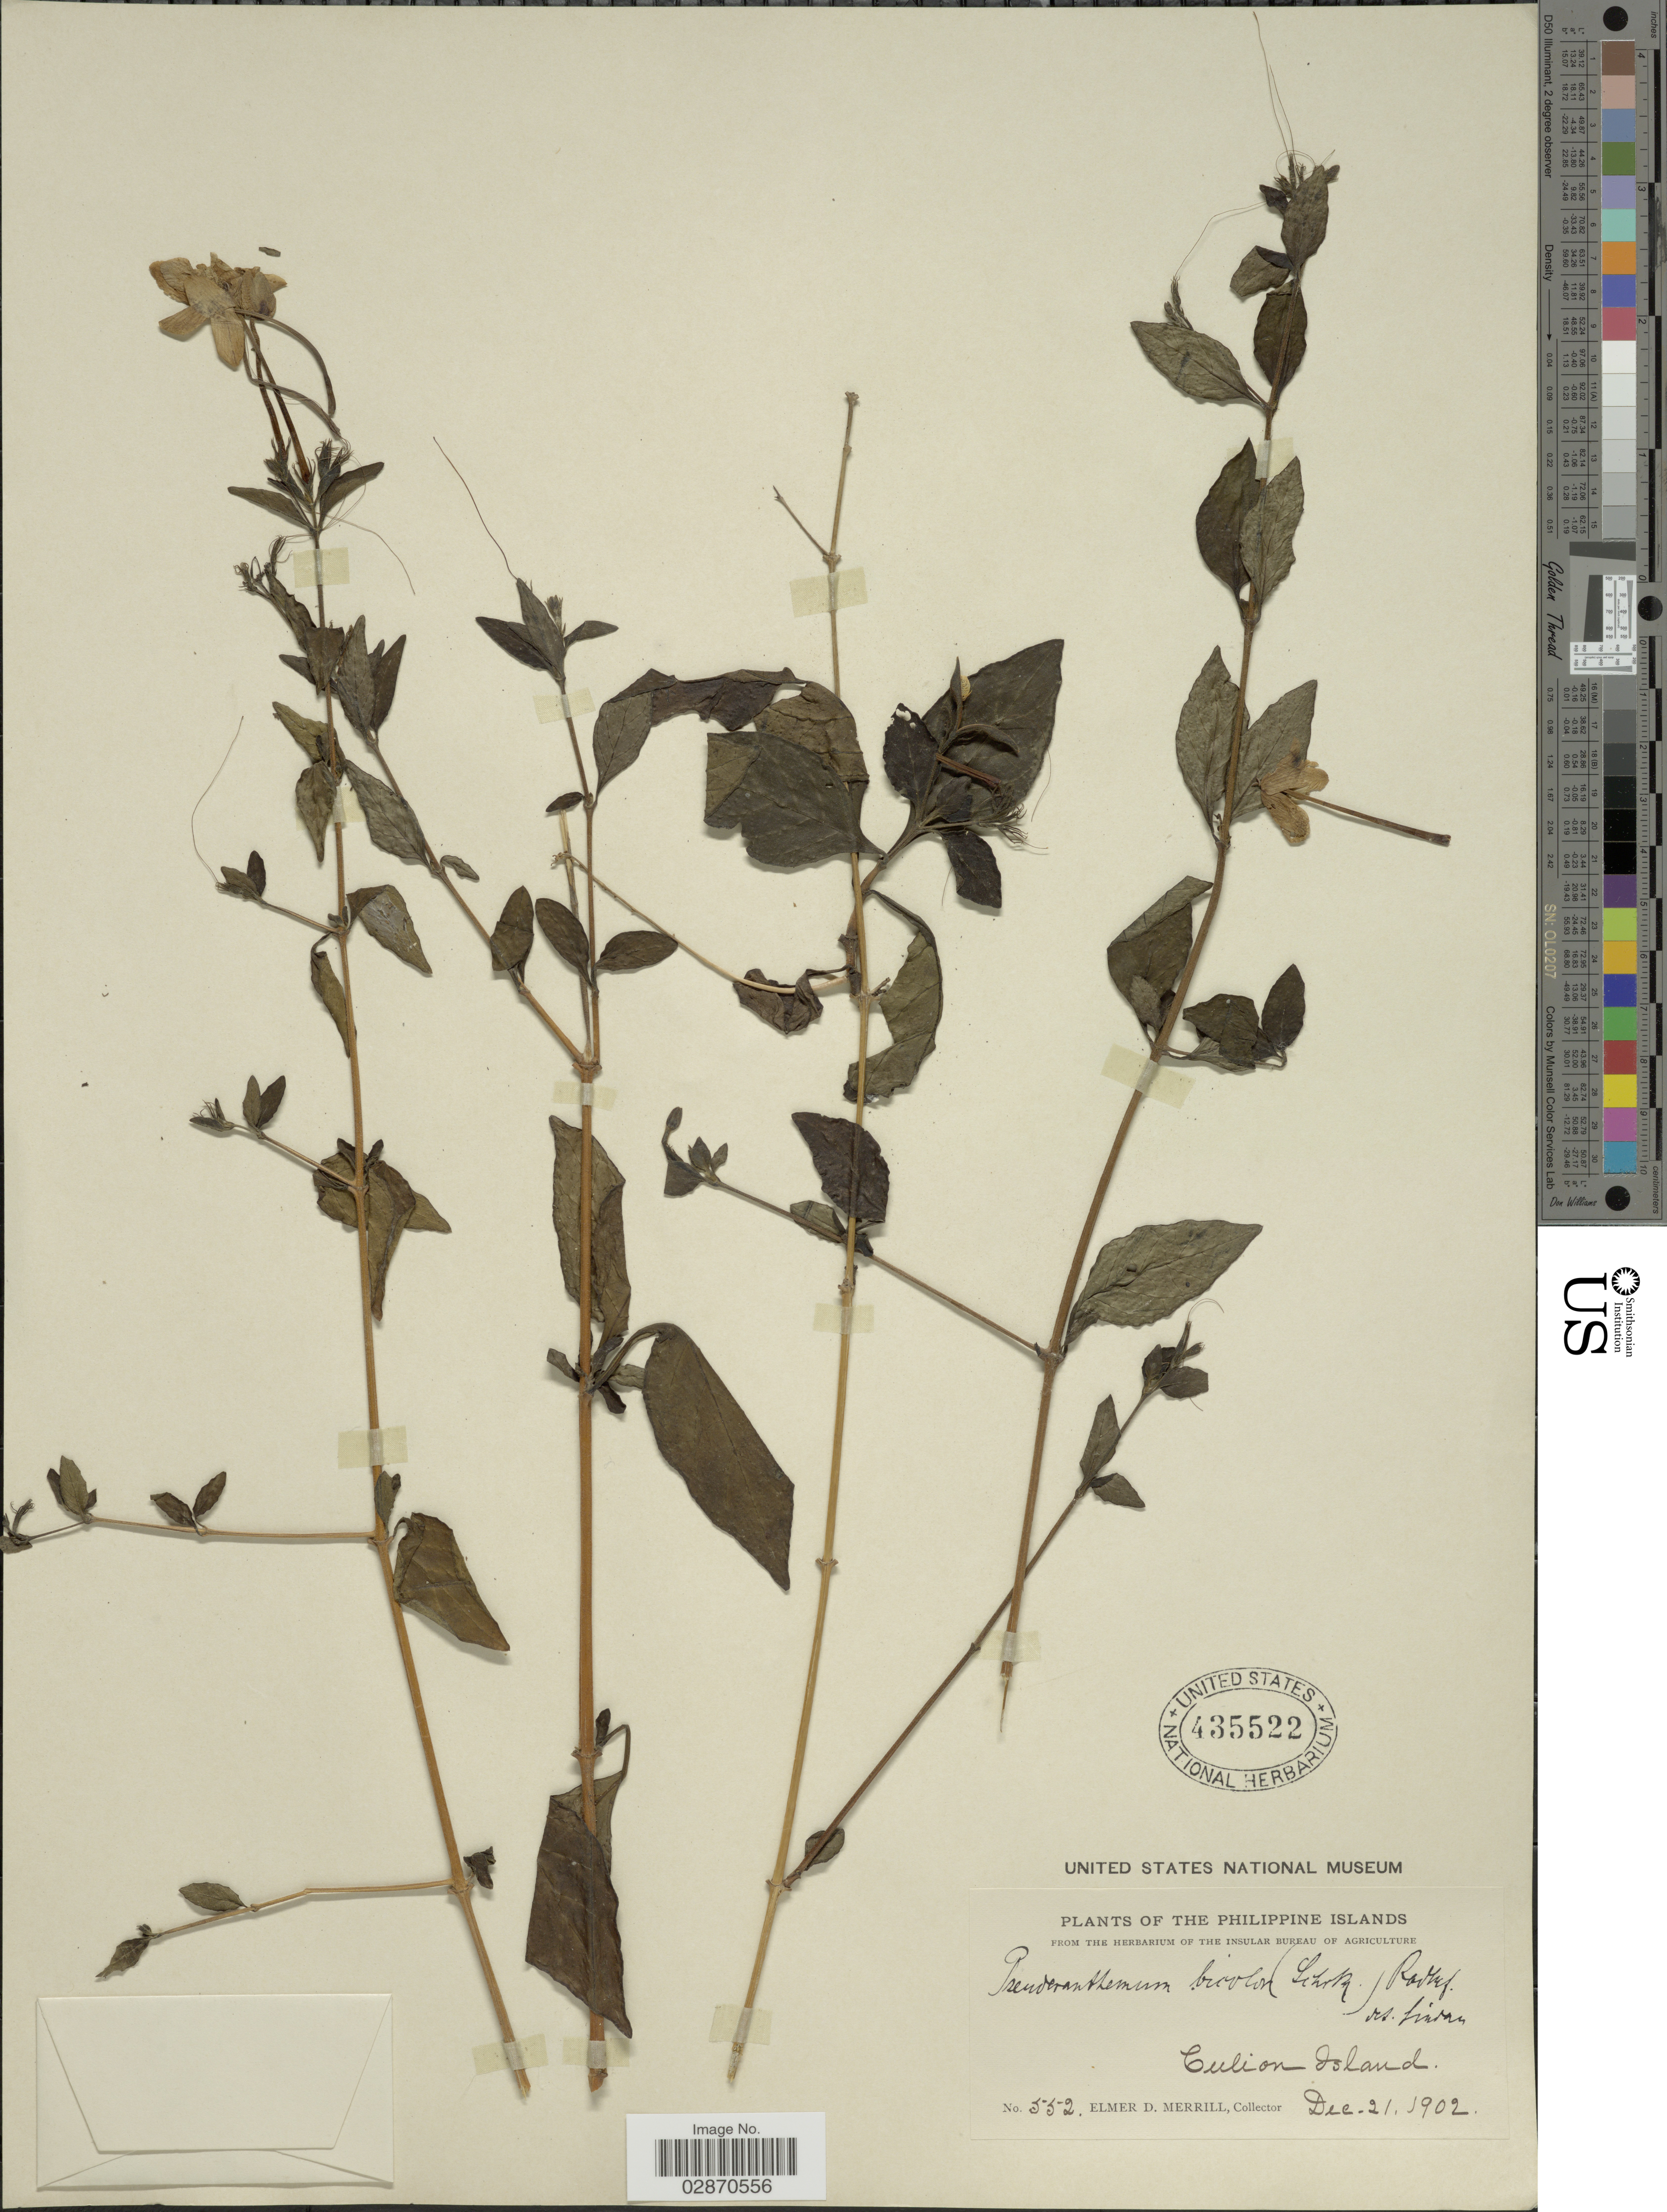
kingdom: Plantae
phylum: Tracheophyta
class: Magnoliopsida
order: Lamiales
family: Acanthaceae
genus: Pseuderanthemum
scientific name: Pseuderanthemum pulchellum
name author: (Andrews) Merr.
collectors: E. D. Merrill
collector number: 552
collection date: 1902-12-21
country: Philippines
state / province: Mimaropa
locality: Philippine Islands. Culion Island.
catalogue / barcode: US 435522